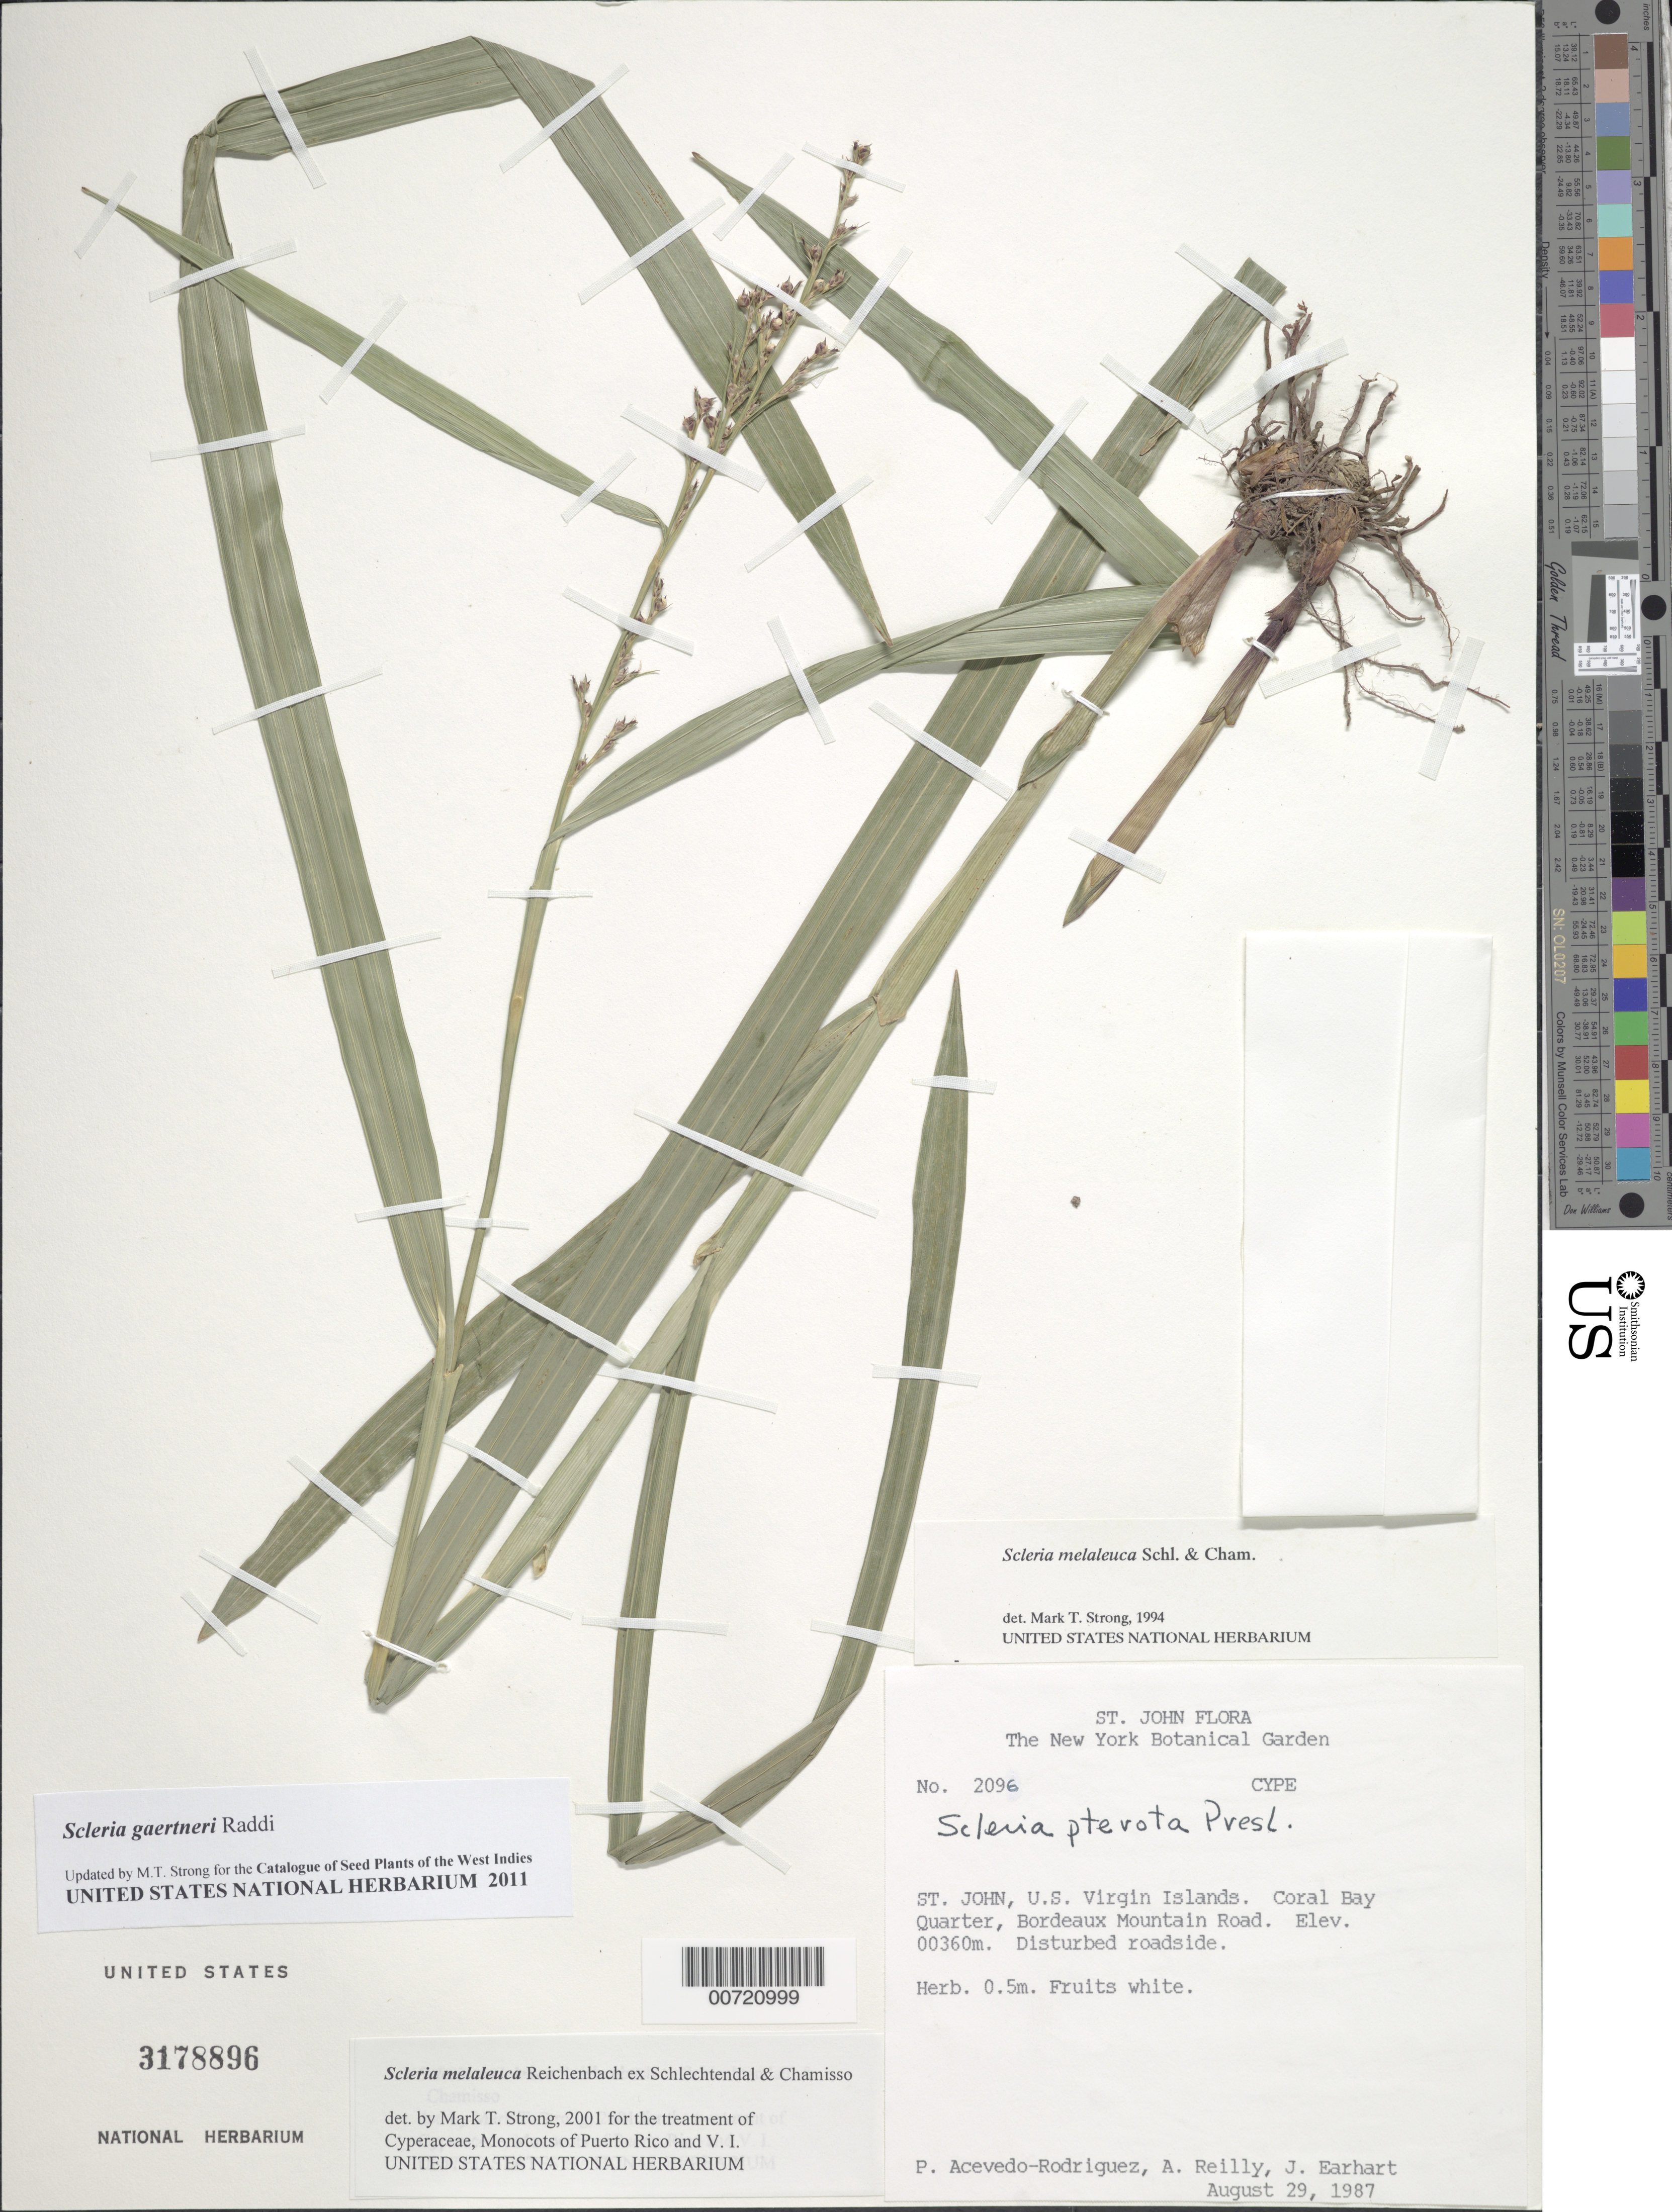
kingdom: Plantae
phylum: Tracheophyta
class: Liliopsida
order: Poales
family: Cyperaceae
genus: Scleria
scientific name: Scleria gaertneri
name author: Raddi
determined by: Strong, M. T., (US), Smithsonian Institution - National Museum of Natural History (UNITED STATES)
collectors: P. Acevedo-Rodr., A. Reilly & J. Earhart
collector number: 2096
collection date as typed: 29 Aug 1987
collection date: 1987-08-29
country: U.S. Virgin Islands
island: St. John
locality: Coral Bay Quarter; along dirt road to Bordeaux Mountain.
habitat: Disturbed roadside.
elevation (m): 360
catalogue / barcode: US 3178896